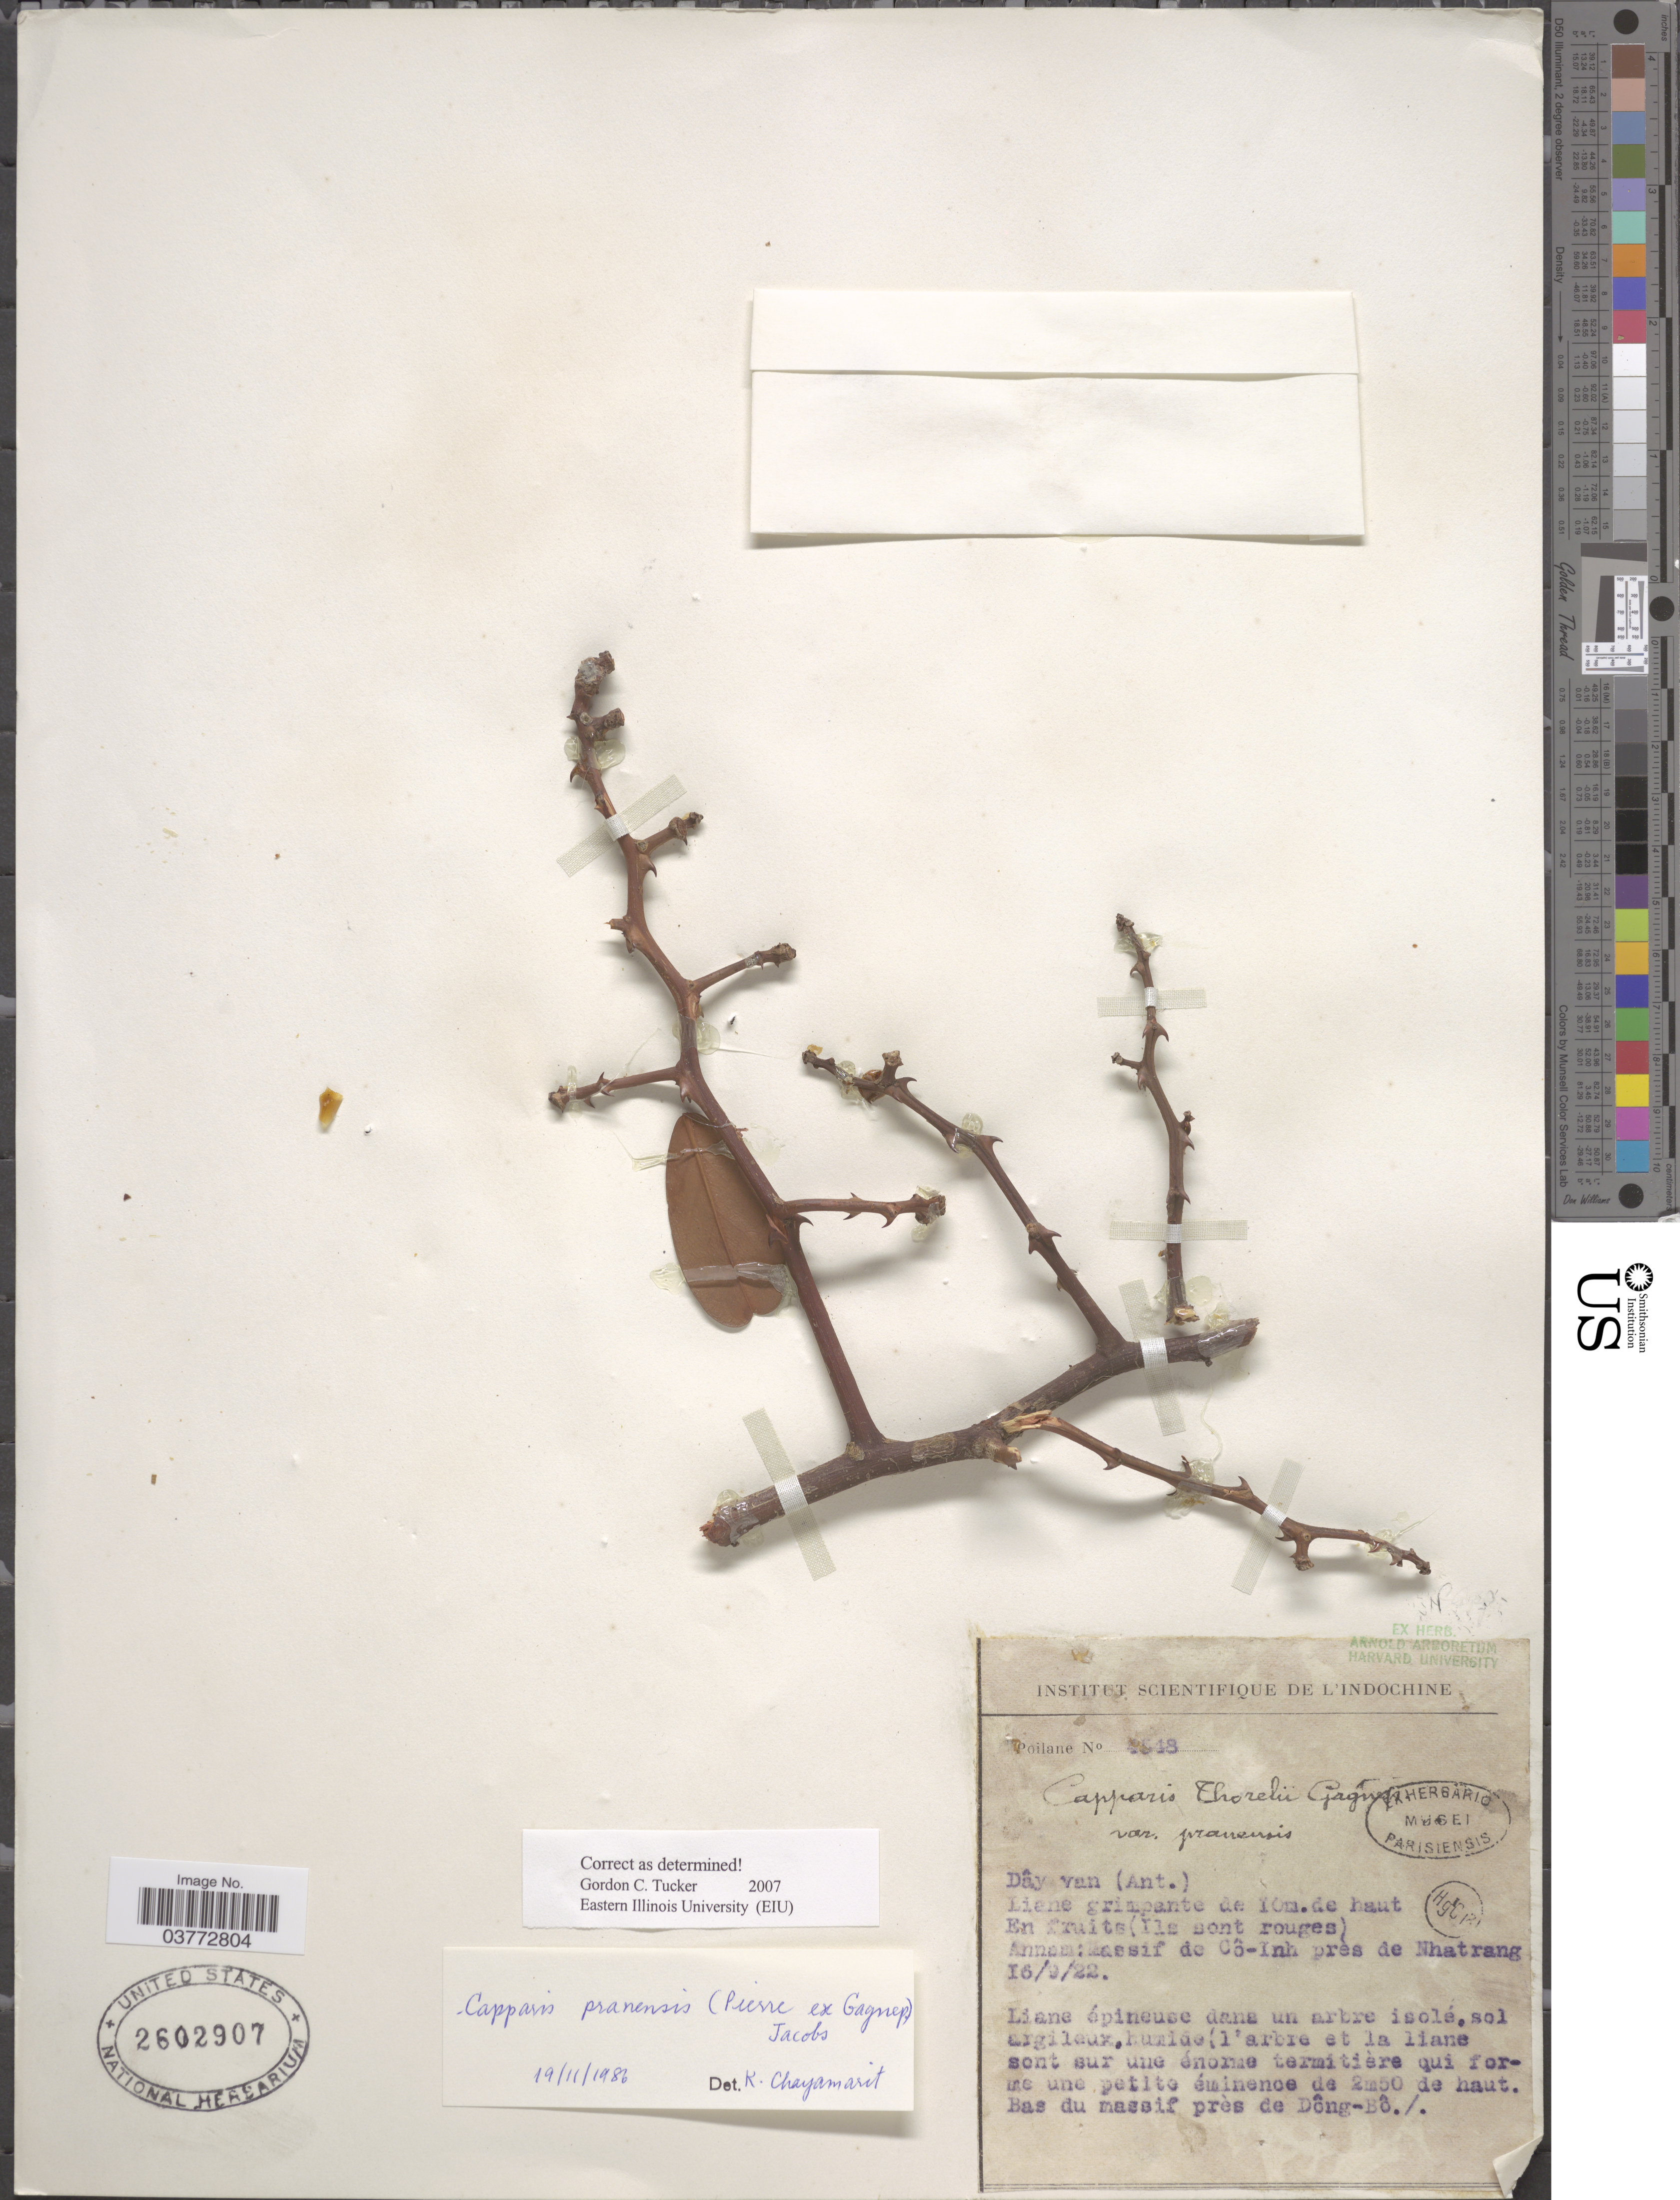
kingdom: Plantae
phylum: Tracheophyta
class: Magnoliopsida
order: Brassicales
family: Capparaceae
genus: Capparis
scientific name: Capparis pranensis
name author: (Pierre ex Gagnep.) M. Jacobs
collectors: -. Poilane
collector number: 4518*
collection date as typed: Transcribed d/m/y: 16/9/22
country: Vietnam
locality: Annam: Massif de Cô-Inh près de Nhatrang. Bas du massif près de Dông-Bô.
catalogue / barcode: US 2602907